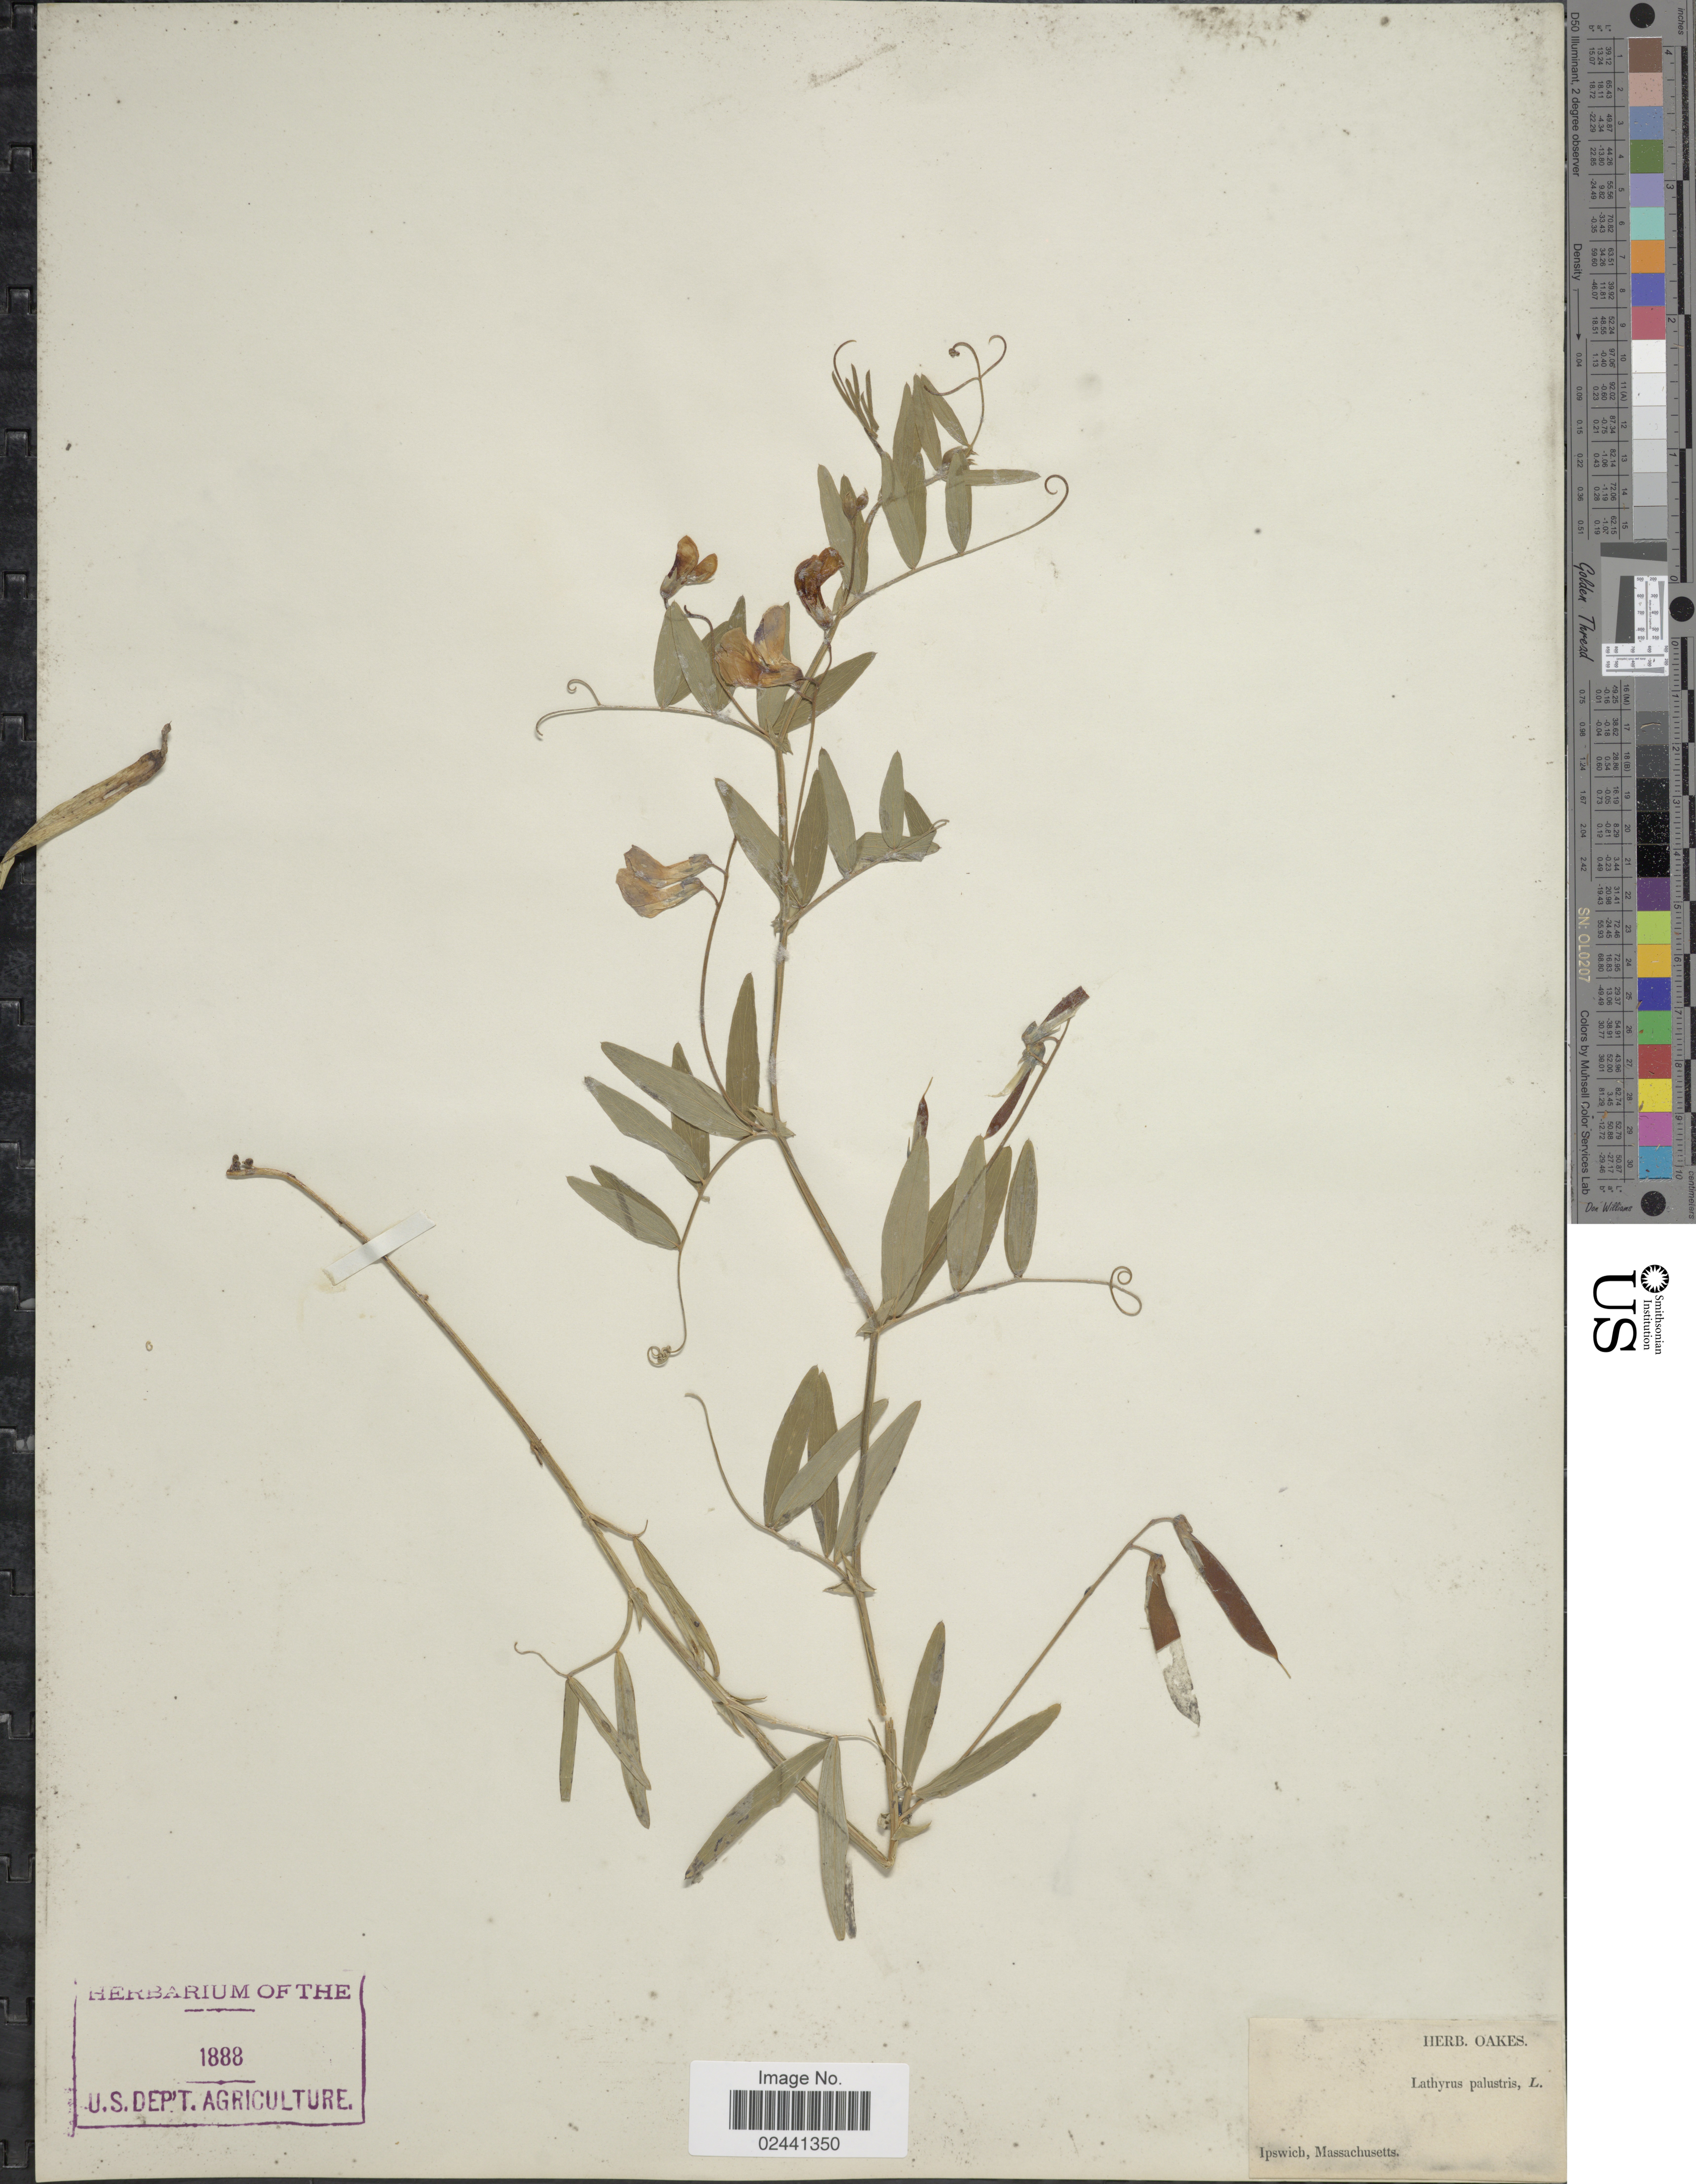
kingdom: Plantae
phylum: Tracheophyta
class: Magnoliopsida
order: Fabales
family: Fabaceae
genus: Lathyrus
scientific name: Lathyrus palustris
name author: L.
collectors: ex herb. Oakes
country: United States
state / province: Massachusetts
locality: Ipswich